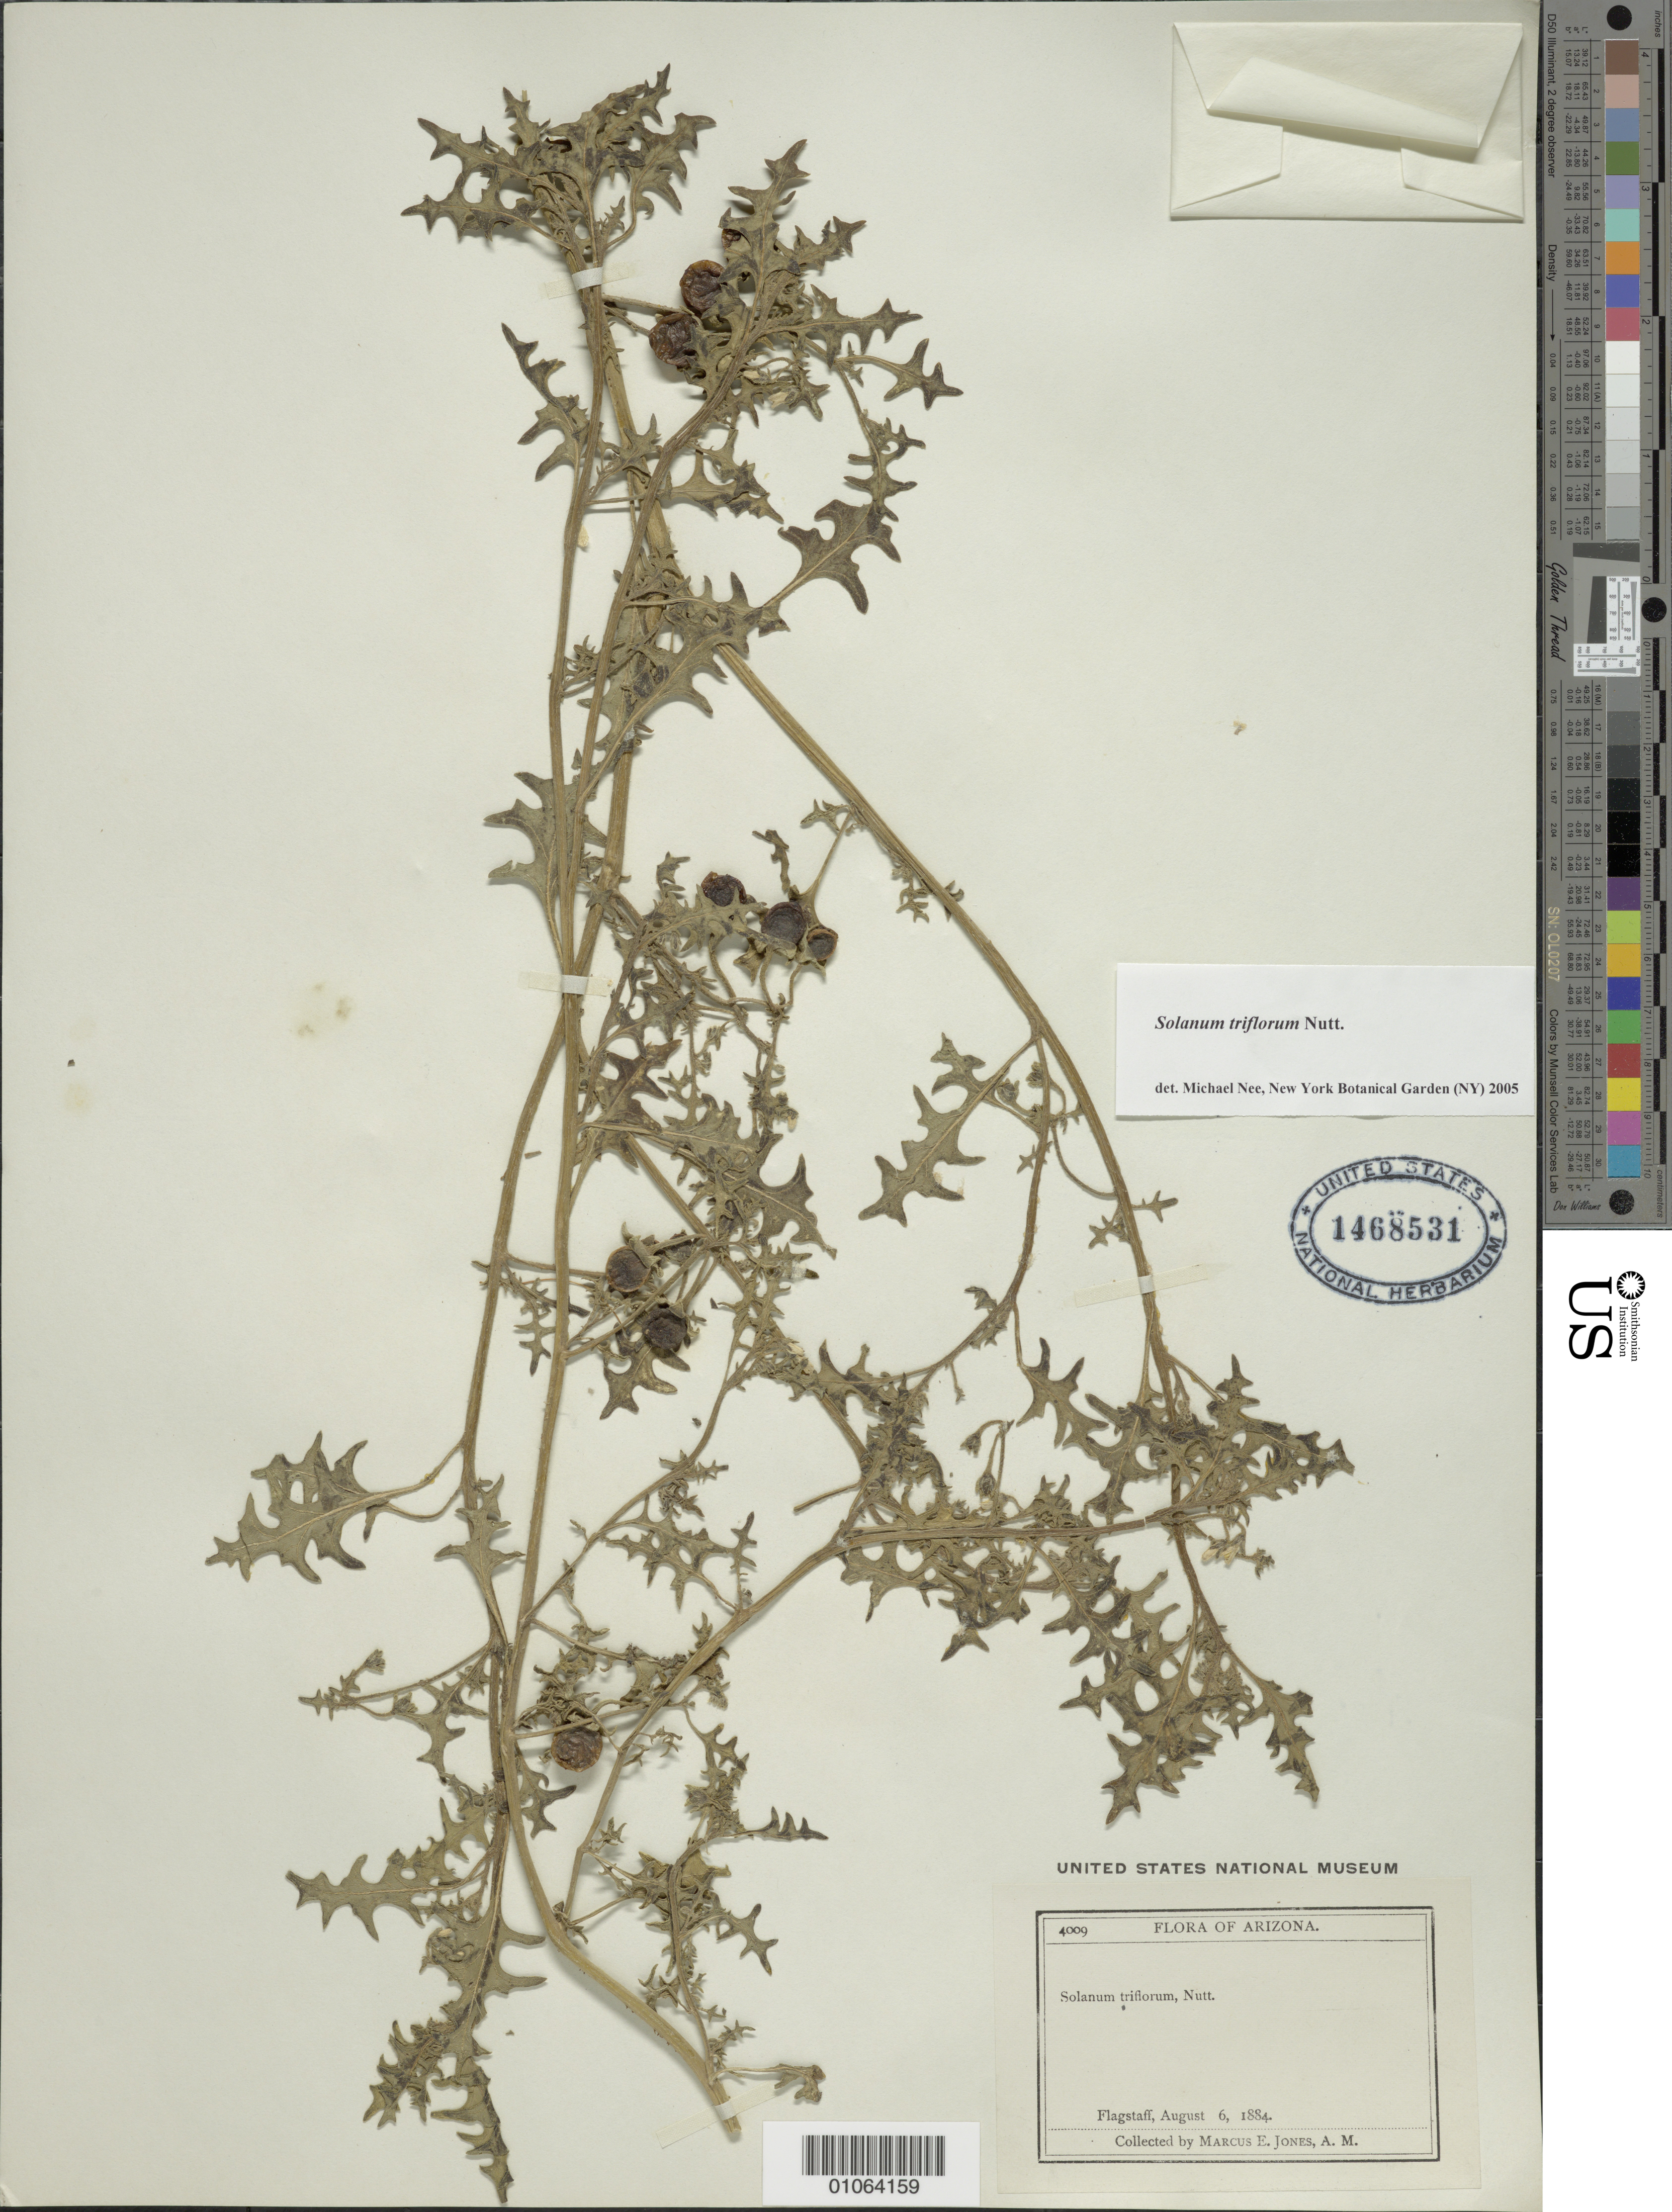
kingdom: Plantae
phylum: Tracheophyta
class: Magnoliopsida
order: Solanales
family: Solanaceae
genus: Solanum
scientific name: Solanum triflorum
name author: Nutt.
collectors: M. E. Jones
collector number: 4009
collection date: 1884-08-06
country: United States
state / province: Arizona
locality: Flagstaff.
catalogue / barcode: US 1468531